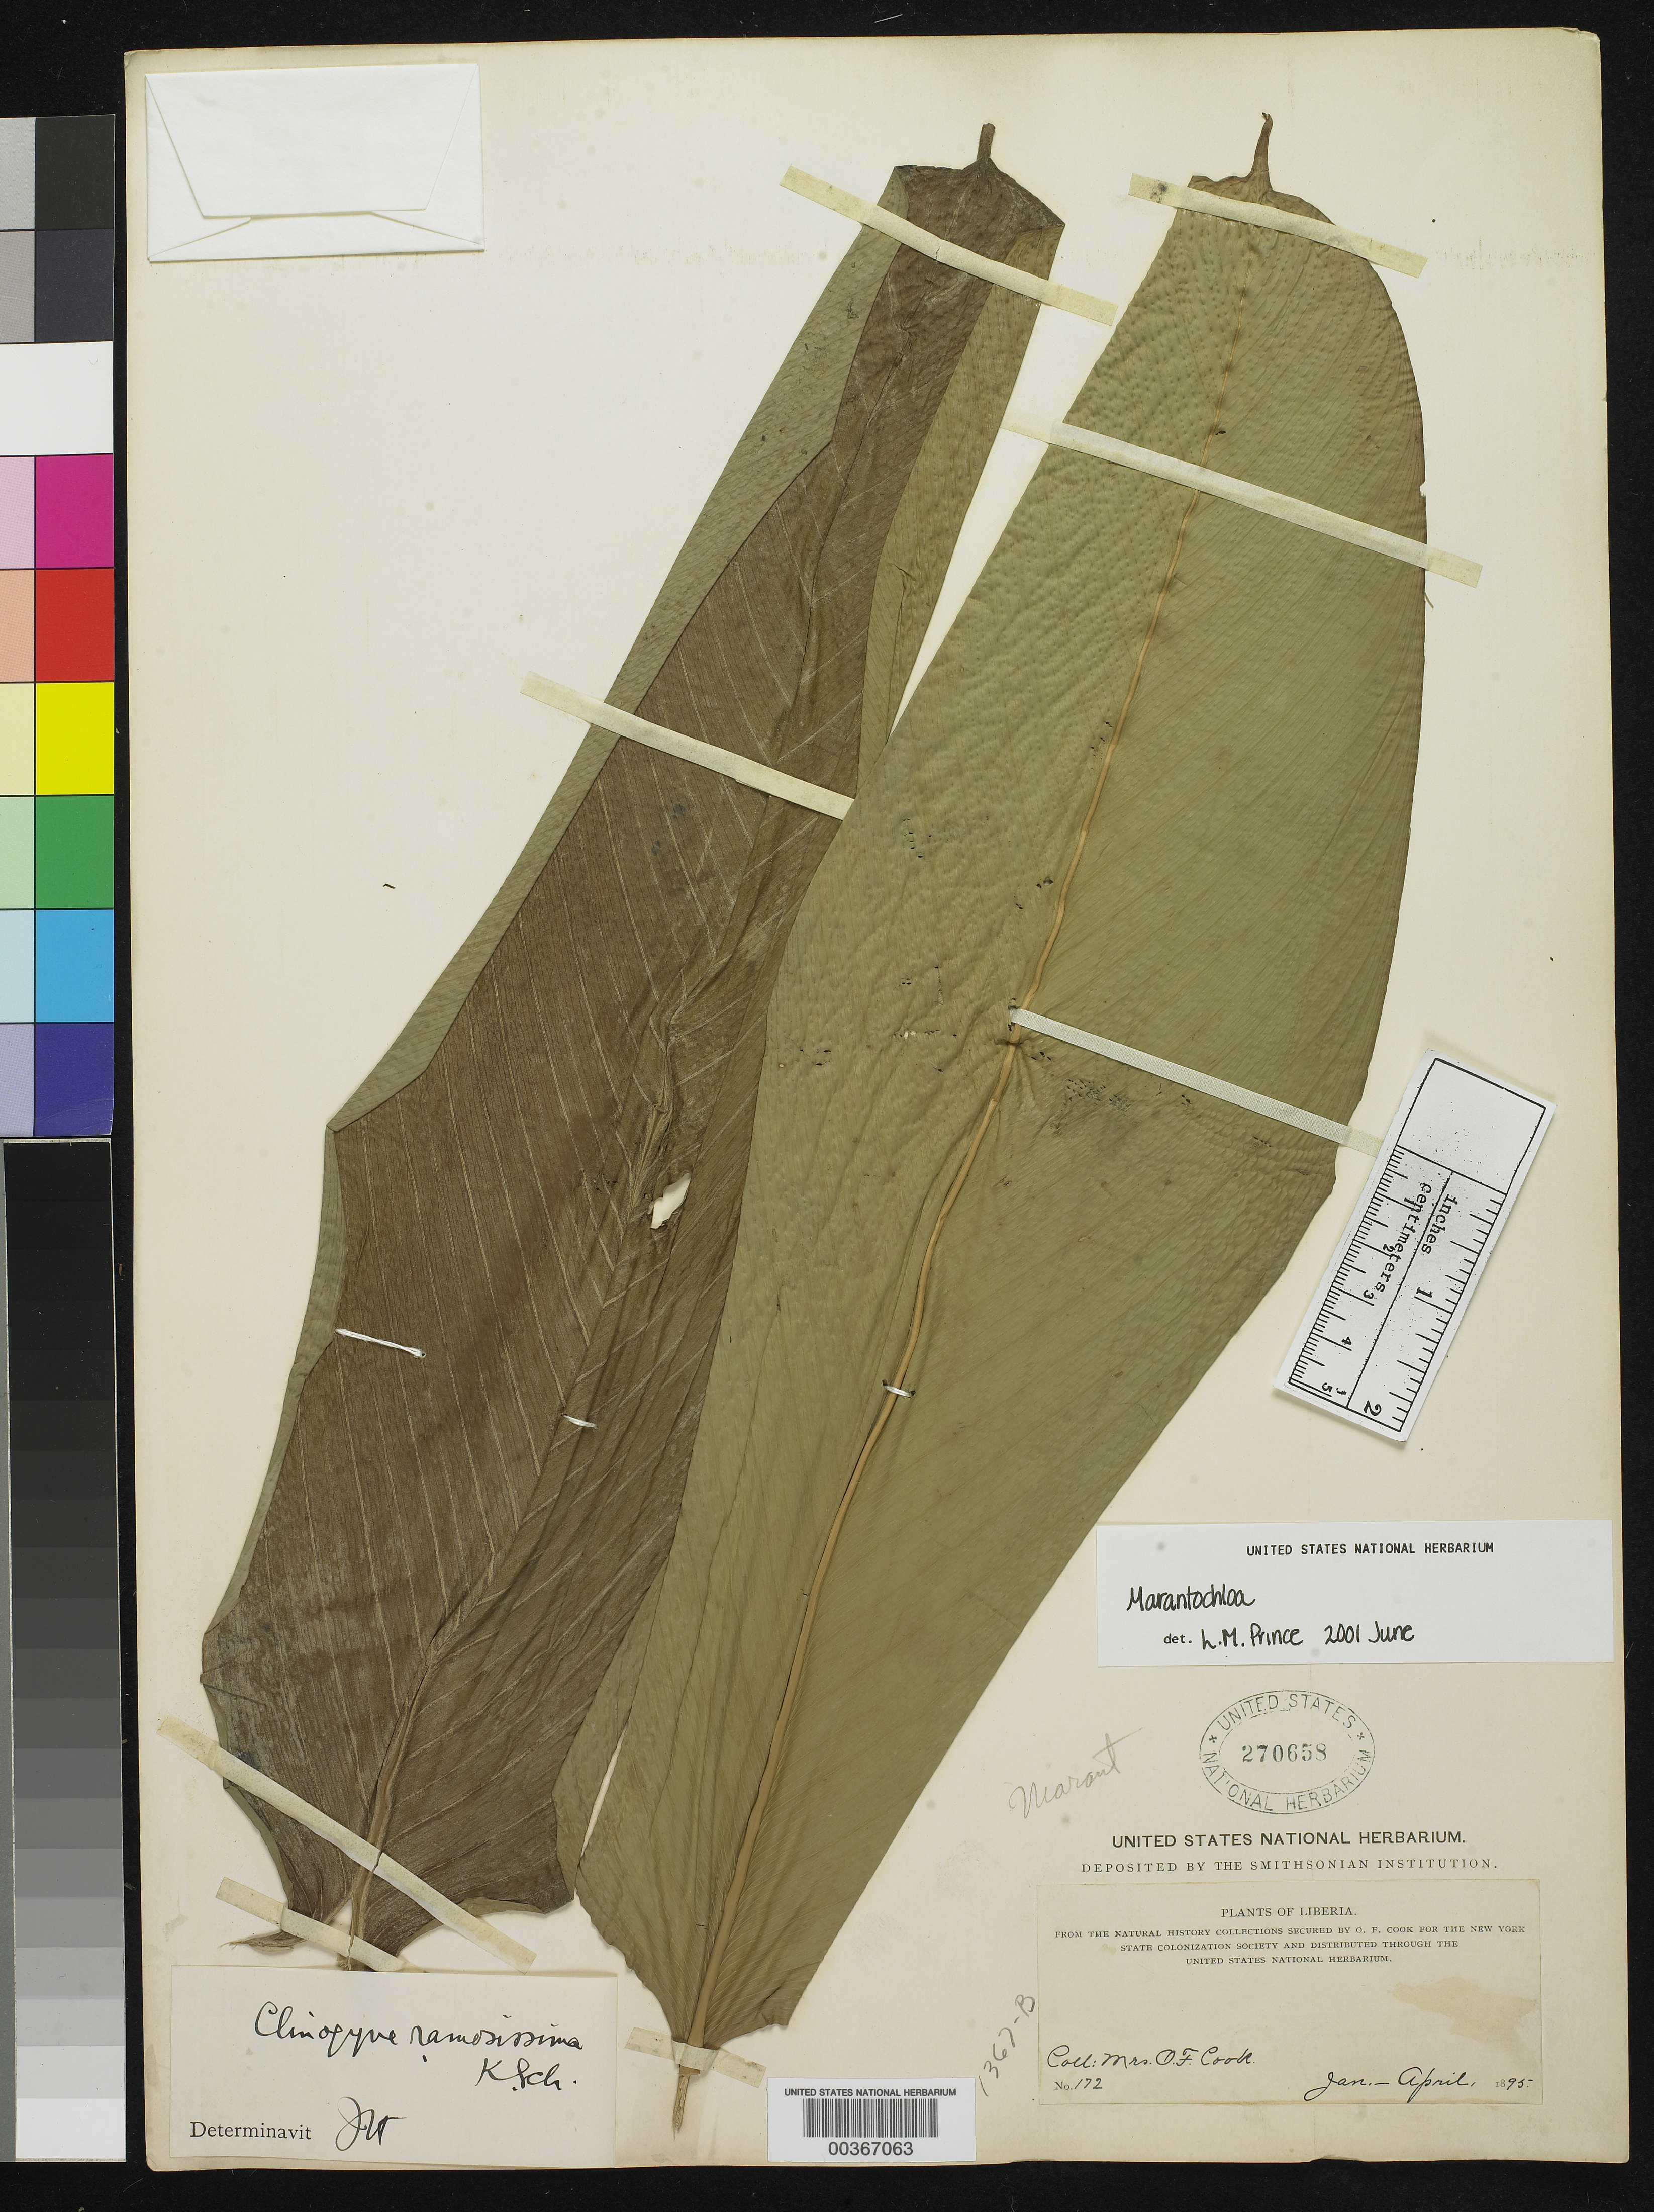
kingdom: Plantae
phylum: Tracheophyta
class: Liliopsida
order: Zingiberales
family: Marantaceae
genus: Marantochloa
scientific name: Marantochloa ramosissima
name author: Hutch.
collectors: Alice C. Cook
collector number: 172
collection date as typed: Jan 1895 to -- Apr 1895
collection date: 1895-01/1895-04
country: Liberia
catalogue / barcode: US 270658